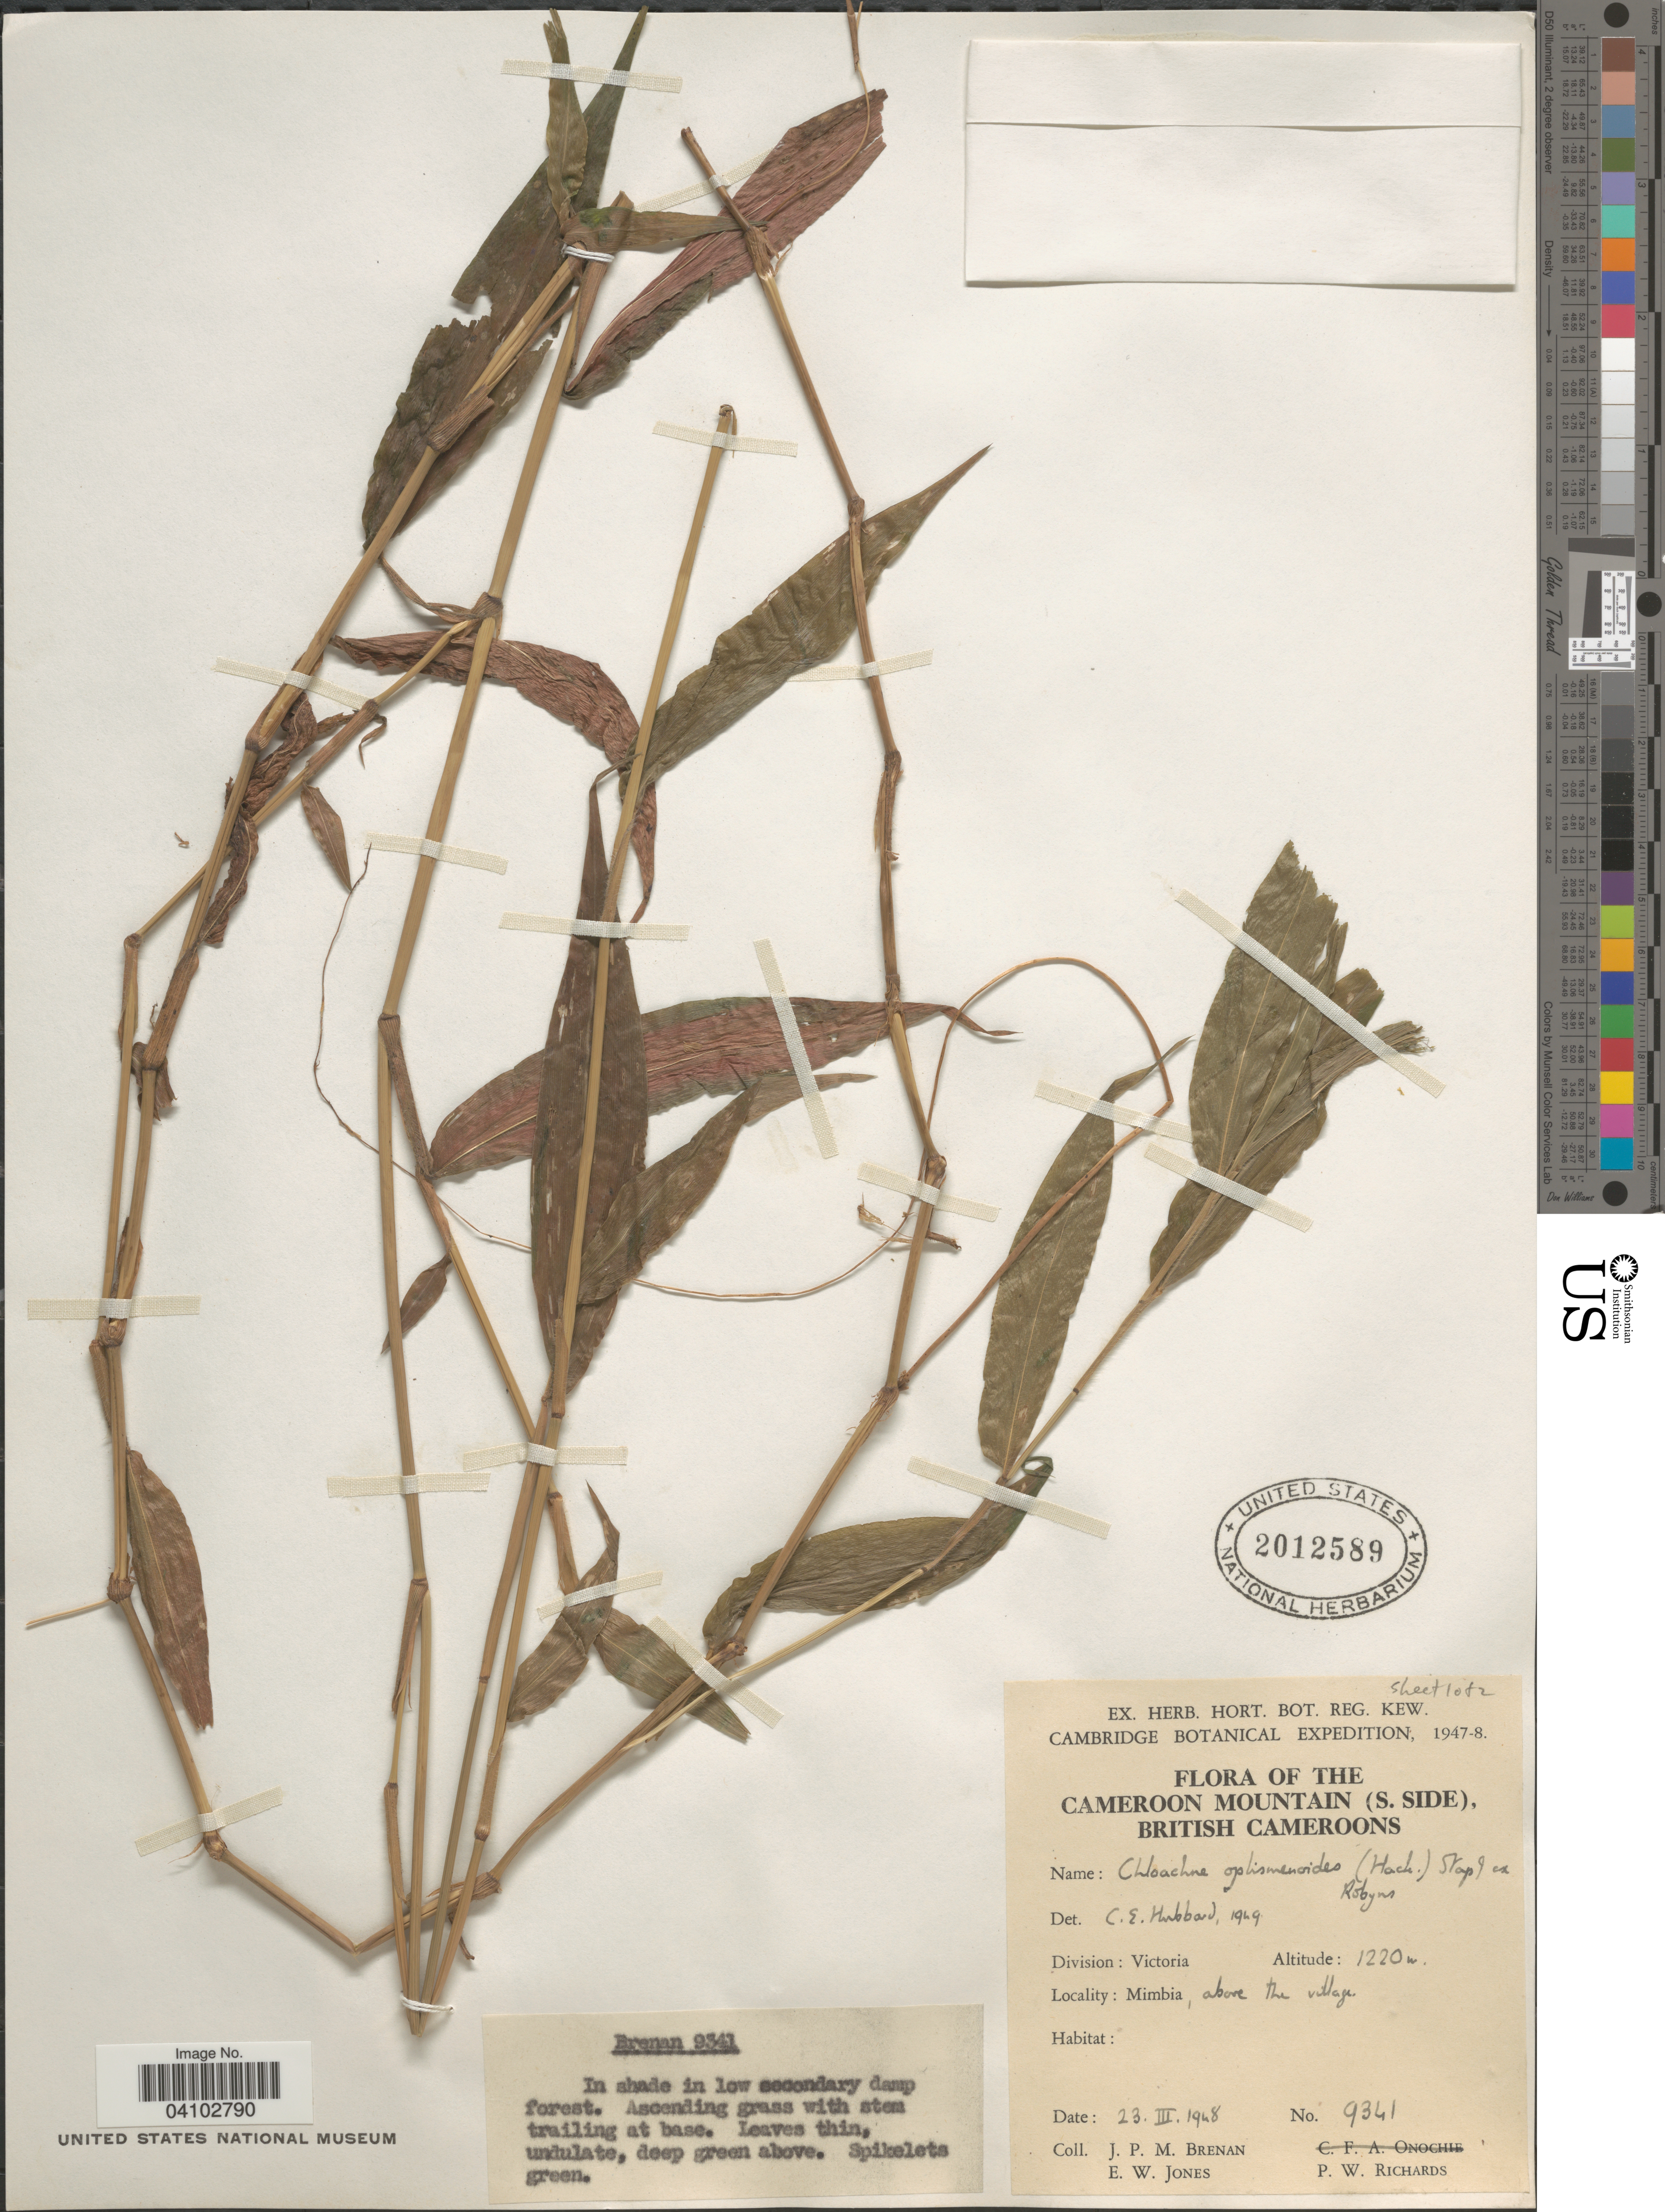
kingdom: Plantae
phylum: Tracheophyta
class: Liliopsida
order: Poales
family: Poaceae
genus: Poecilostachys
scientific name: Poecilostachys oplismenoides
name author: (Hack.) Clayton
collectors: J. Brenan, E. Jones & P. Richards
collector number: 9341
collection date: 1948-03-23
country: Cameroon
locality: Cambridge Botanical Expedition, 1947-8. The Cameroon Mountain (S. Side), British Cameroons. Division: Victoria. Mimbia, above the village.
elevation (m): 1220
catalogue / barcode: US 2012589